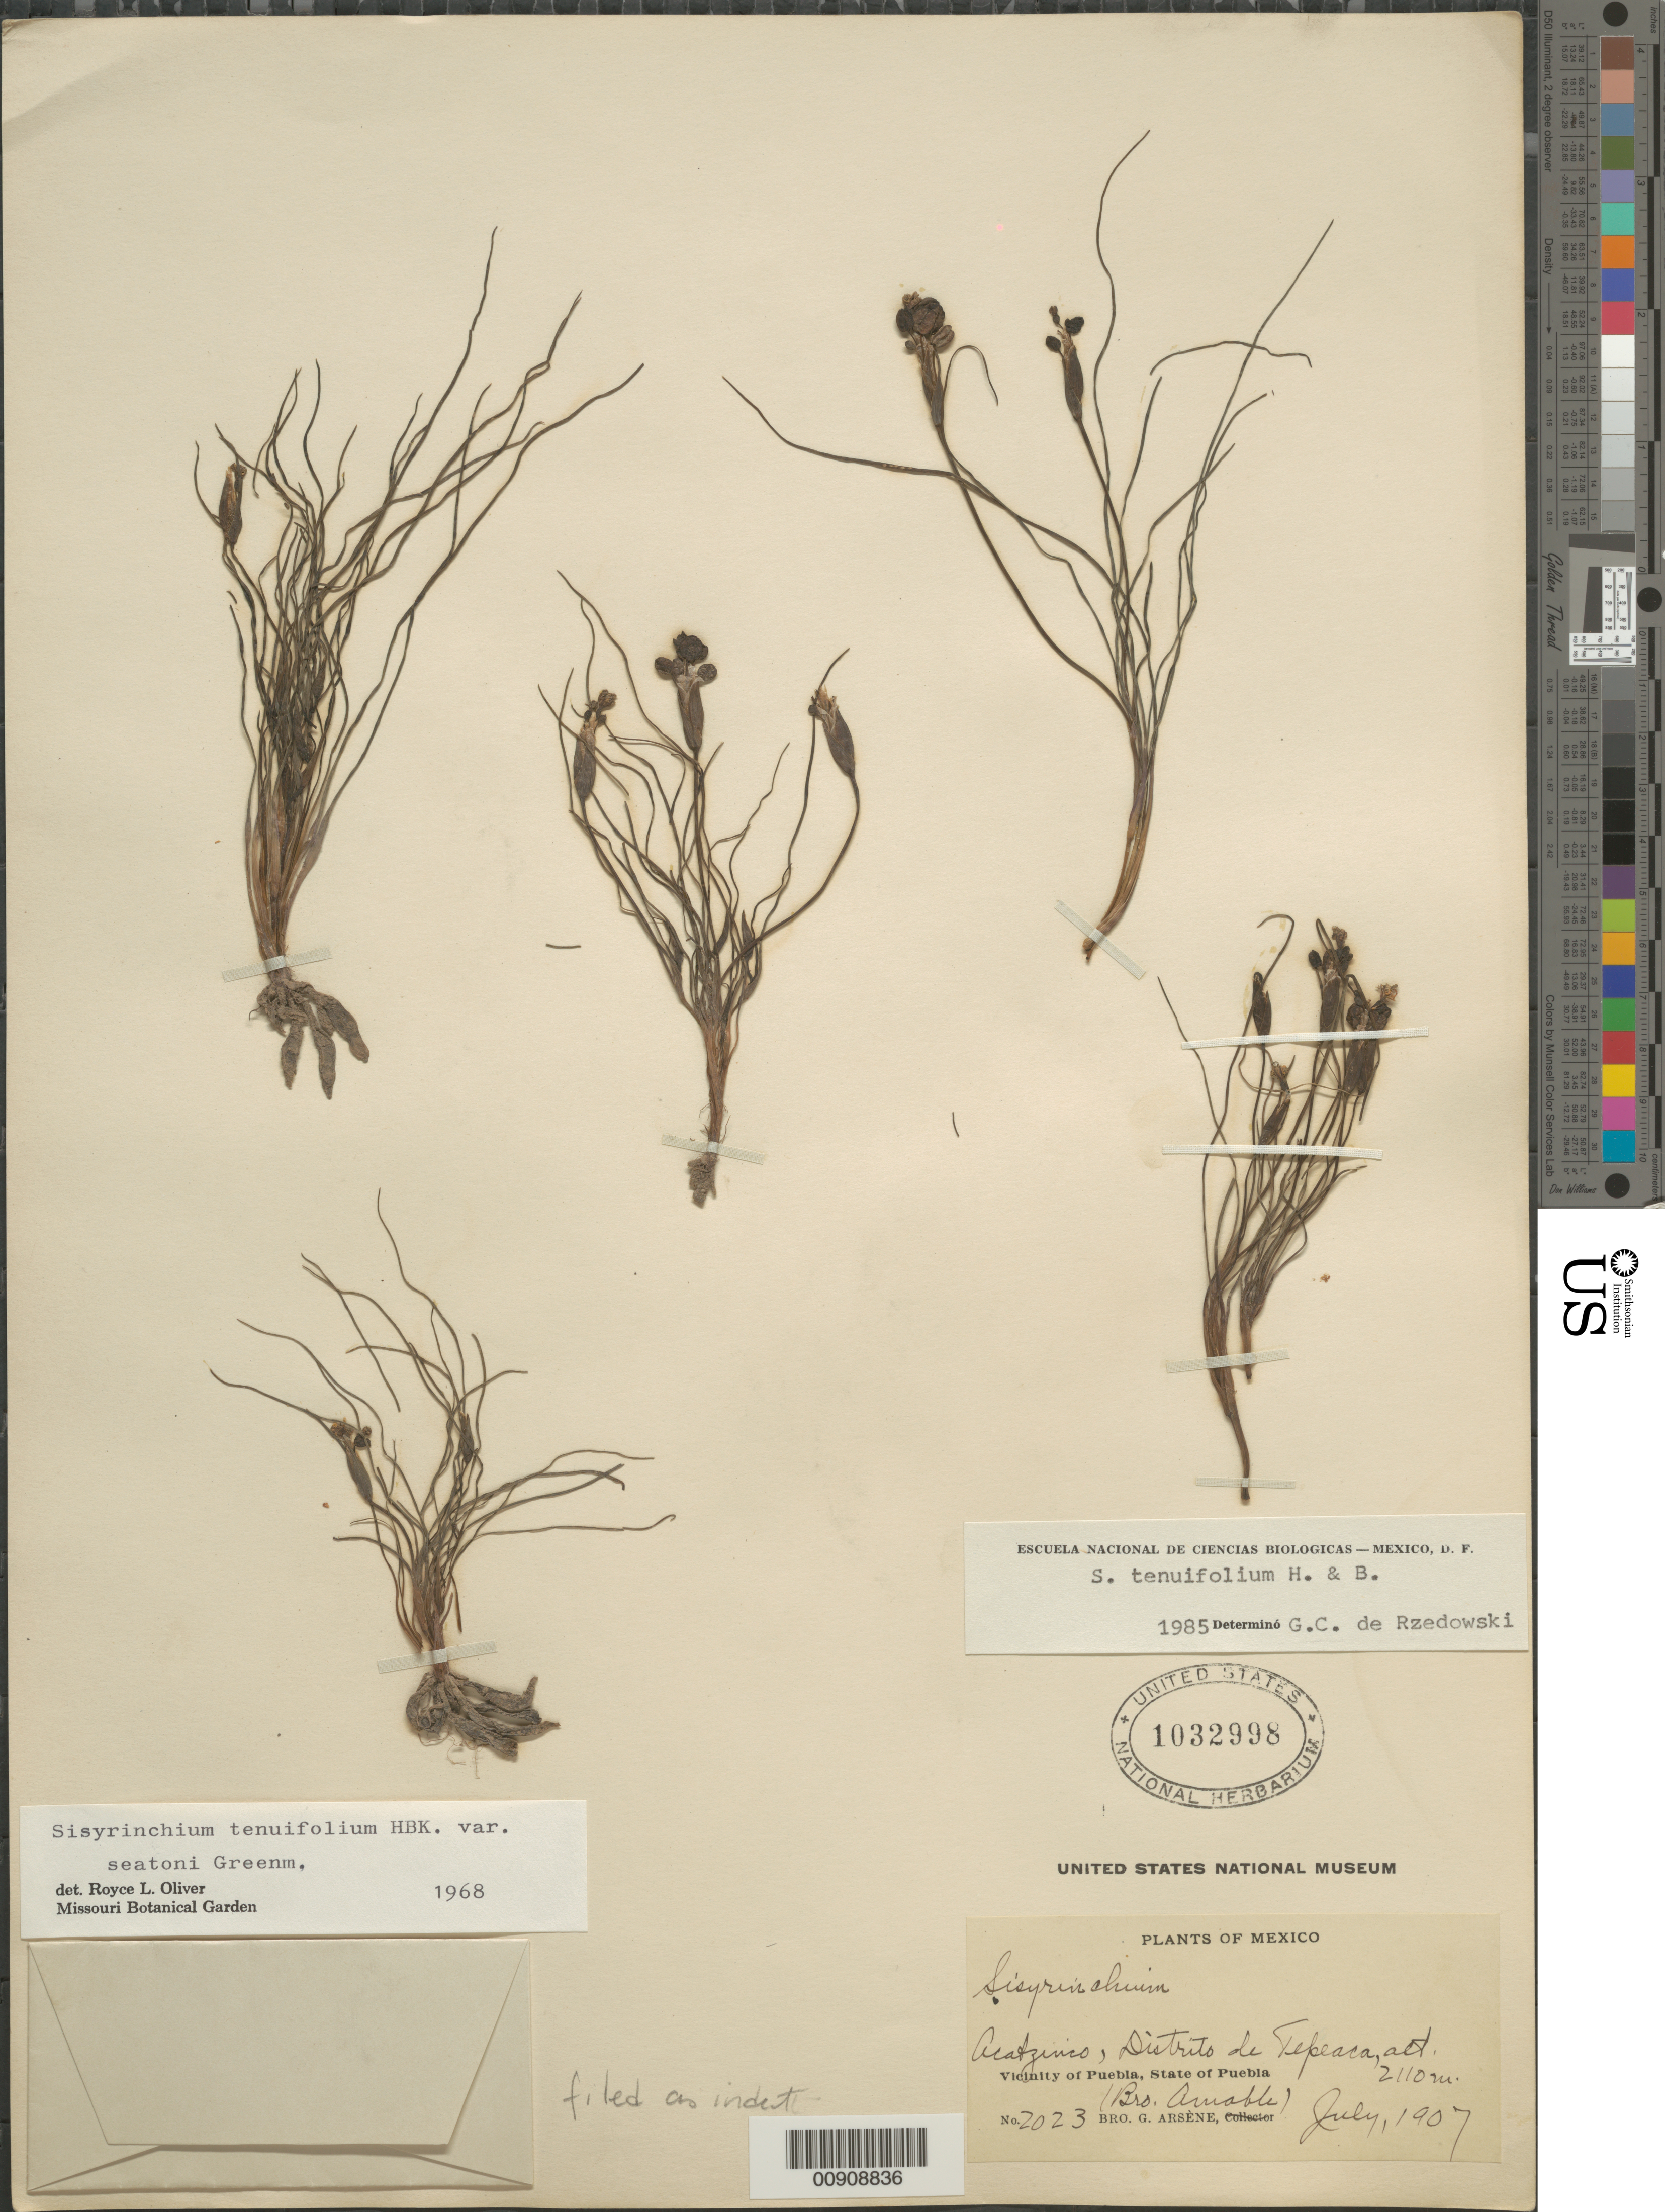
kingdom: Plantae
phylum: Tracheophyta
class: Liliopsida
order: Asparagales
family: Iridaceae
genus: Sisyrinchium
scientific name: Sisyrinchium sp.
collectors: B. Amable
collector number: Arsène, Bro. G. No. 2023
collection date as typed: Jul 1907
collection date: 1907-07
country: Mexico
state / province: Puebla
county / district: Tepeaca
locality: Acatzinco, Distrito de Tepeaca. Vicinity of Puebla, State of Puebla.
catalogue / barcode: US 1032998